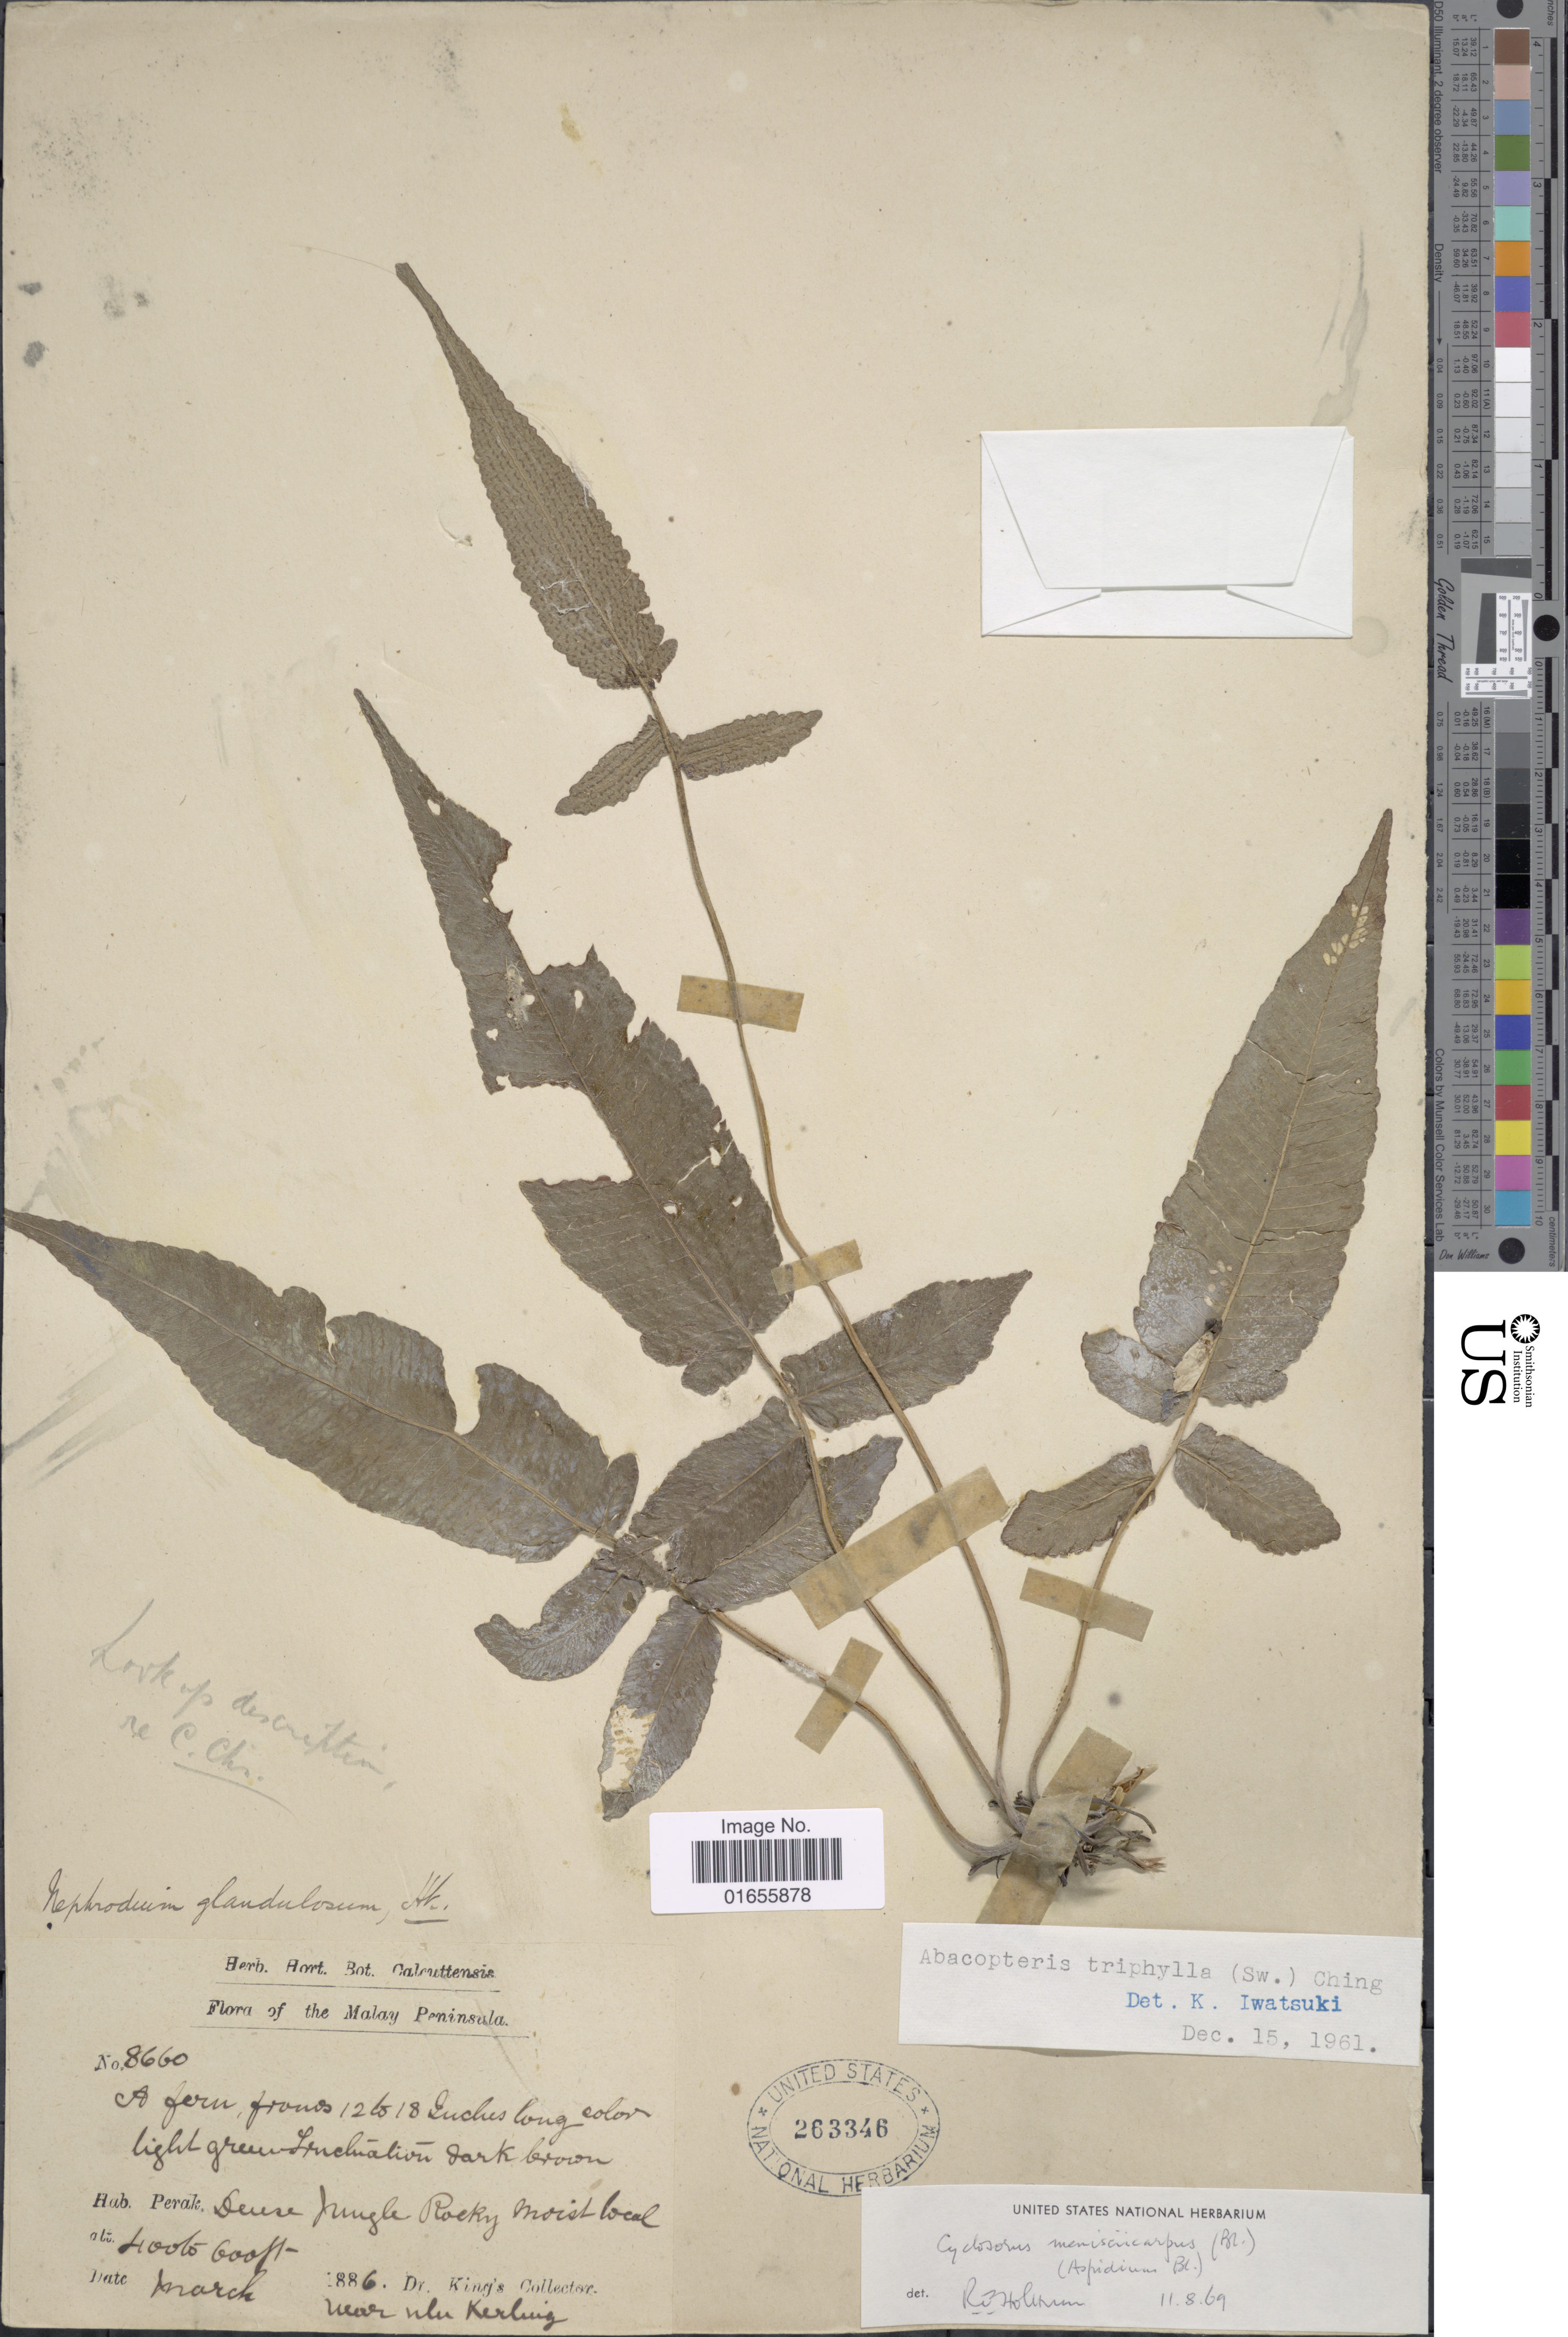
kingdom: Plantae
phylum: Tracheophyta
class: Polypodiopsida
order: Polypodiales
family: Thelypteridaceae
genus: Pronephrium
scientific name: Pronephrium menisciicarpon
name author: (Blume) Holttum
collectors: Dr. King's collector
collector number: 8660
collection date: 1886-03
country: Malaysia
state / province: Perak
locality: Malay Peninsula, Dense Jungle Rocky moist local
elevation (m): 122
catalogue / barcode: US 263346